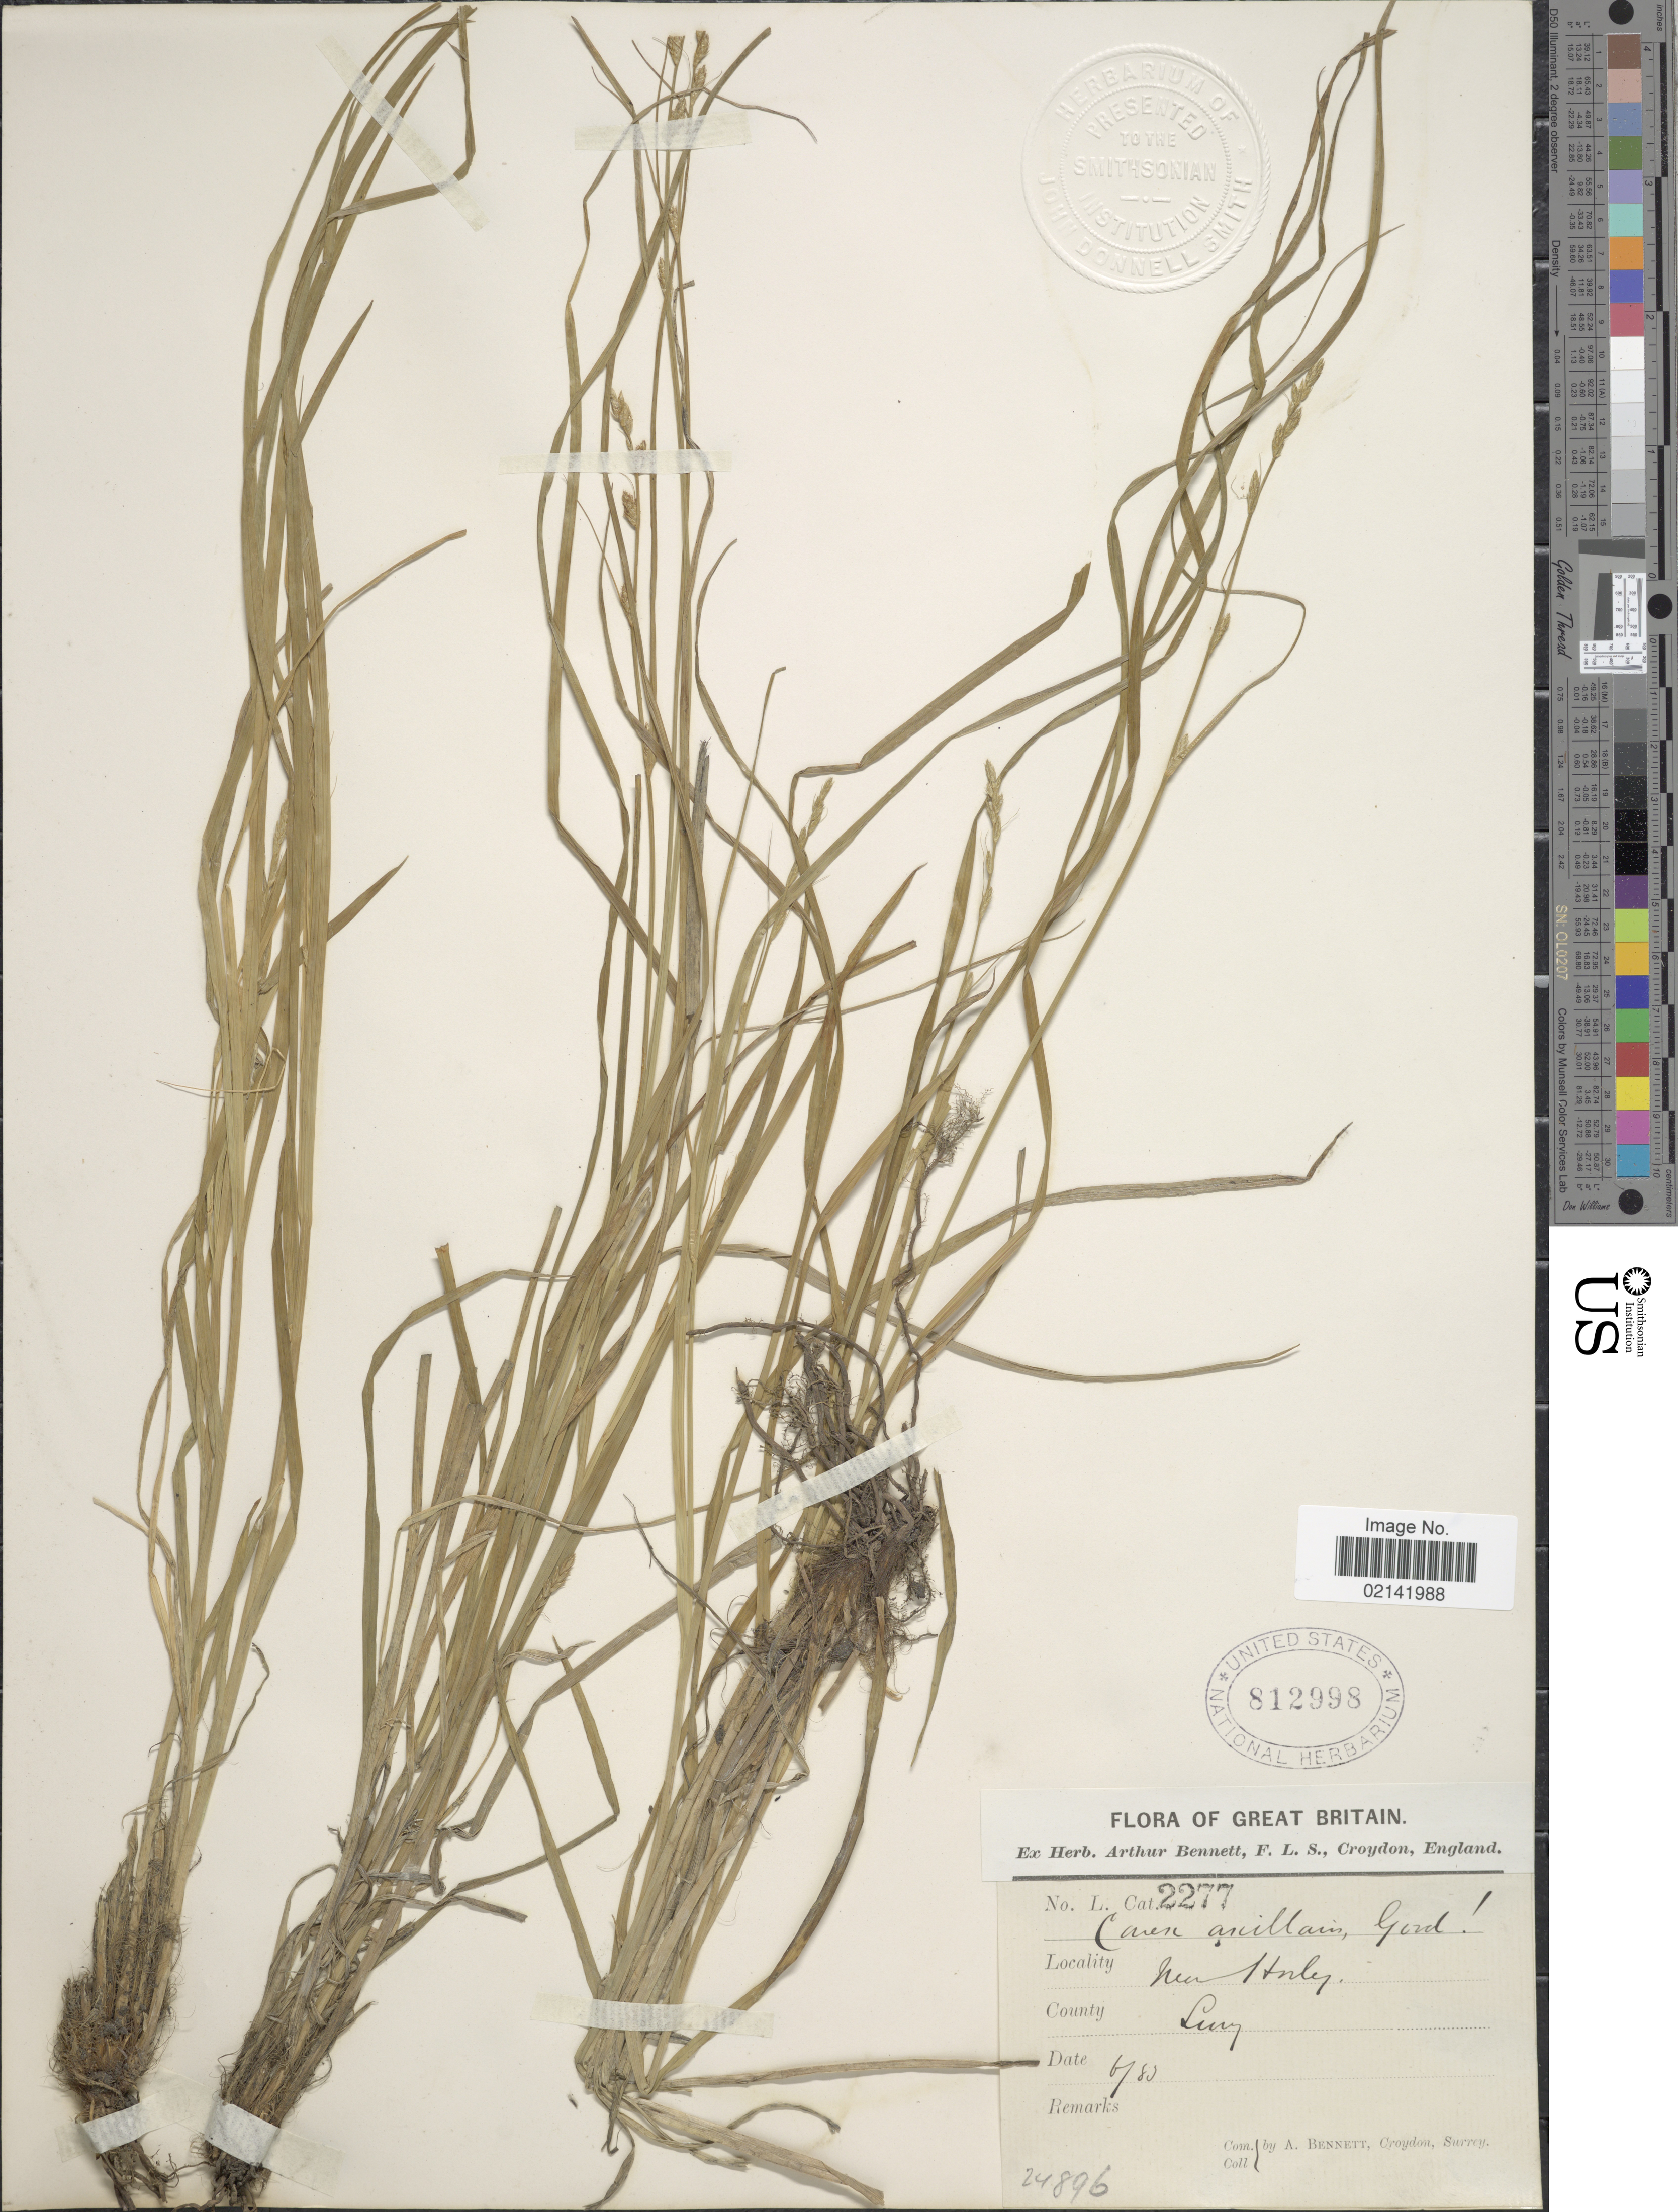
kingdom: Plantae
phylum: Tracheophyta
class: Liliopsida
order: Poales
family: Cyperaceae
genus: Carex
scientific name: Carex x pseudoaxillaris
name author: K. Richt.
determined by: Strong, Mark T., (BOT), Smithsonian Institution - National Museum of Natural History (UNITED STATES)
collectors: A. Bennett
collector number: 24896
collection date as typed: Transcribed d/m/y: /6/83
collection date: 1883-06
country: United Kingdom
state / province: England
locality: Great Britain, Near Woking, County Surry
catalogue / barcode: US 812998